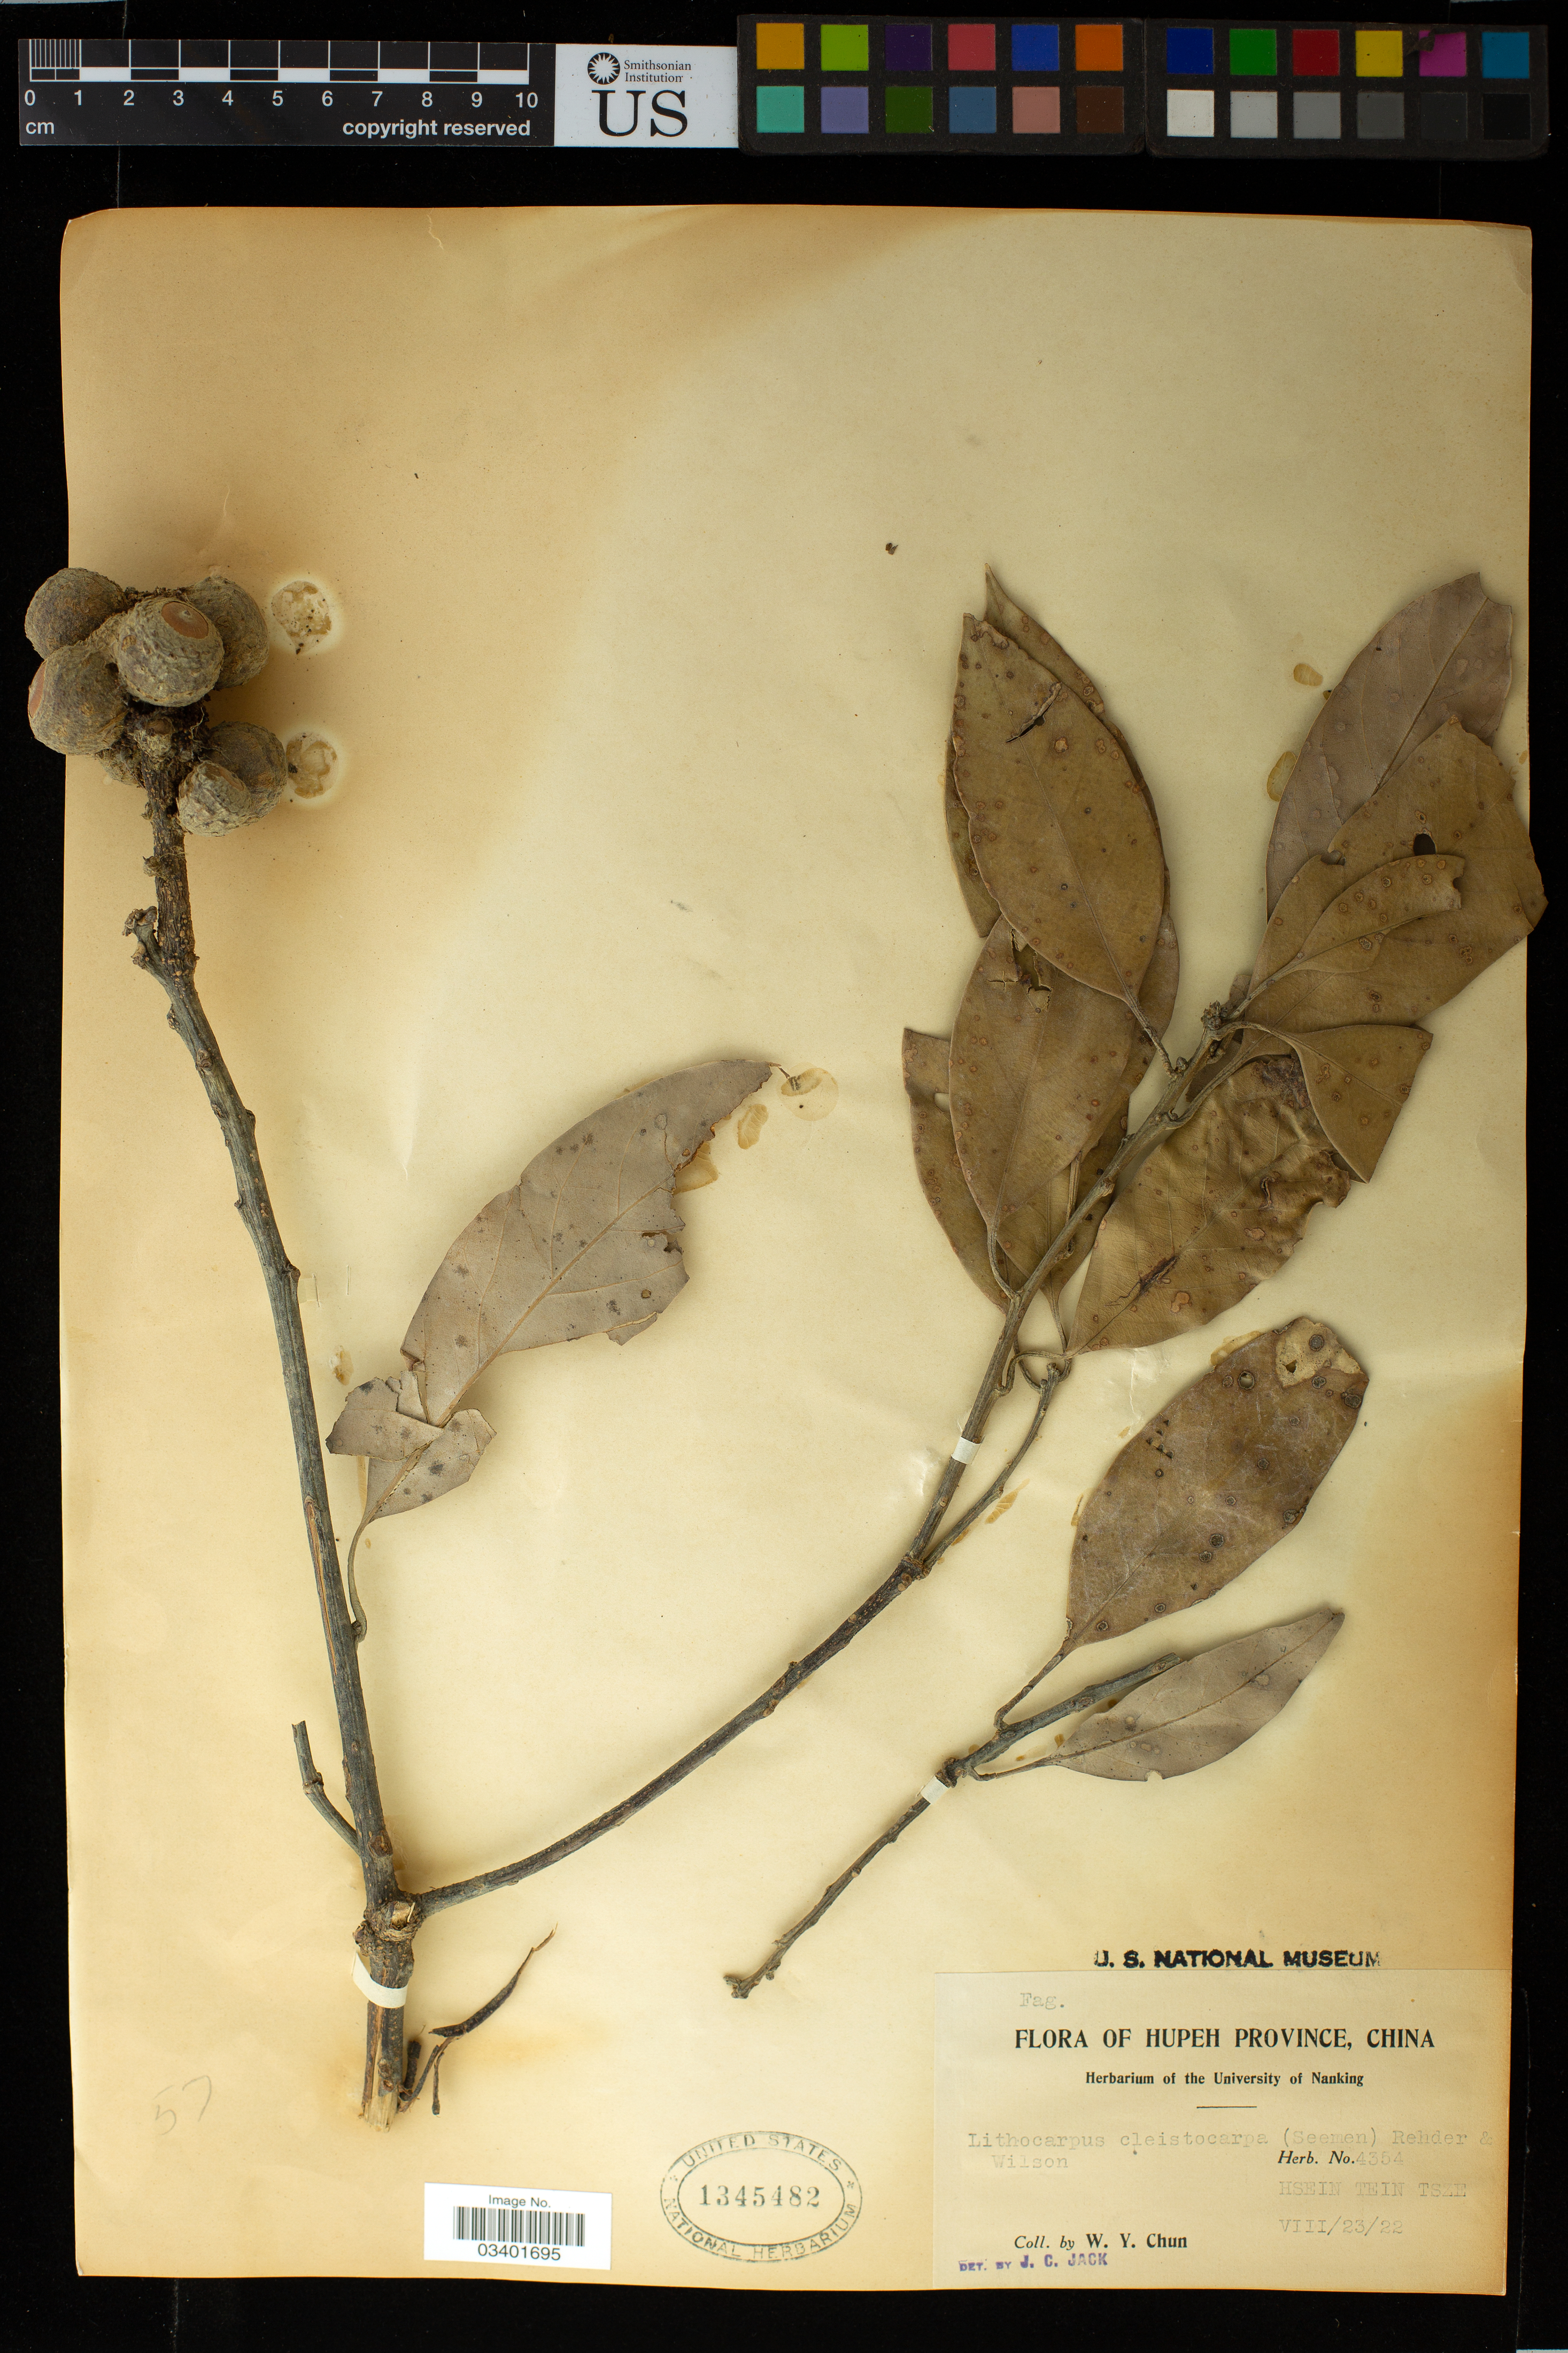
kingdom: Plantae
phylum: Tracheophyta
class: Magnoliopsida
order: Fagales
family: Fagaceae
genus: Lithocarpus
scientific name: Lithocarpus cleistocarpus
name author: (Seemen) Rehder & E.H. Wilson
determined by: Jack, J. C.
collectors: W. Y. Chun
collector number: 4354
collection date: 1922-08-23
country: China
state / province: Hubei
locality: Hsein Tein Tsze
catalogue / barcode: US 1345482